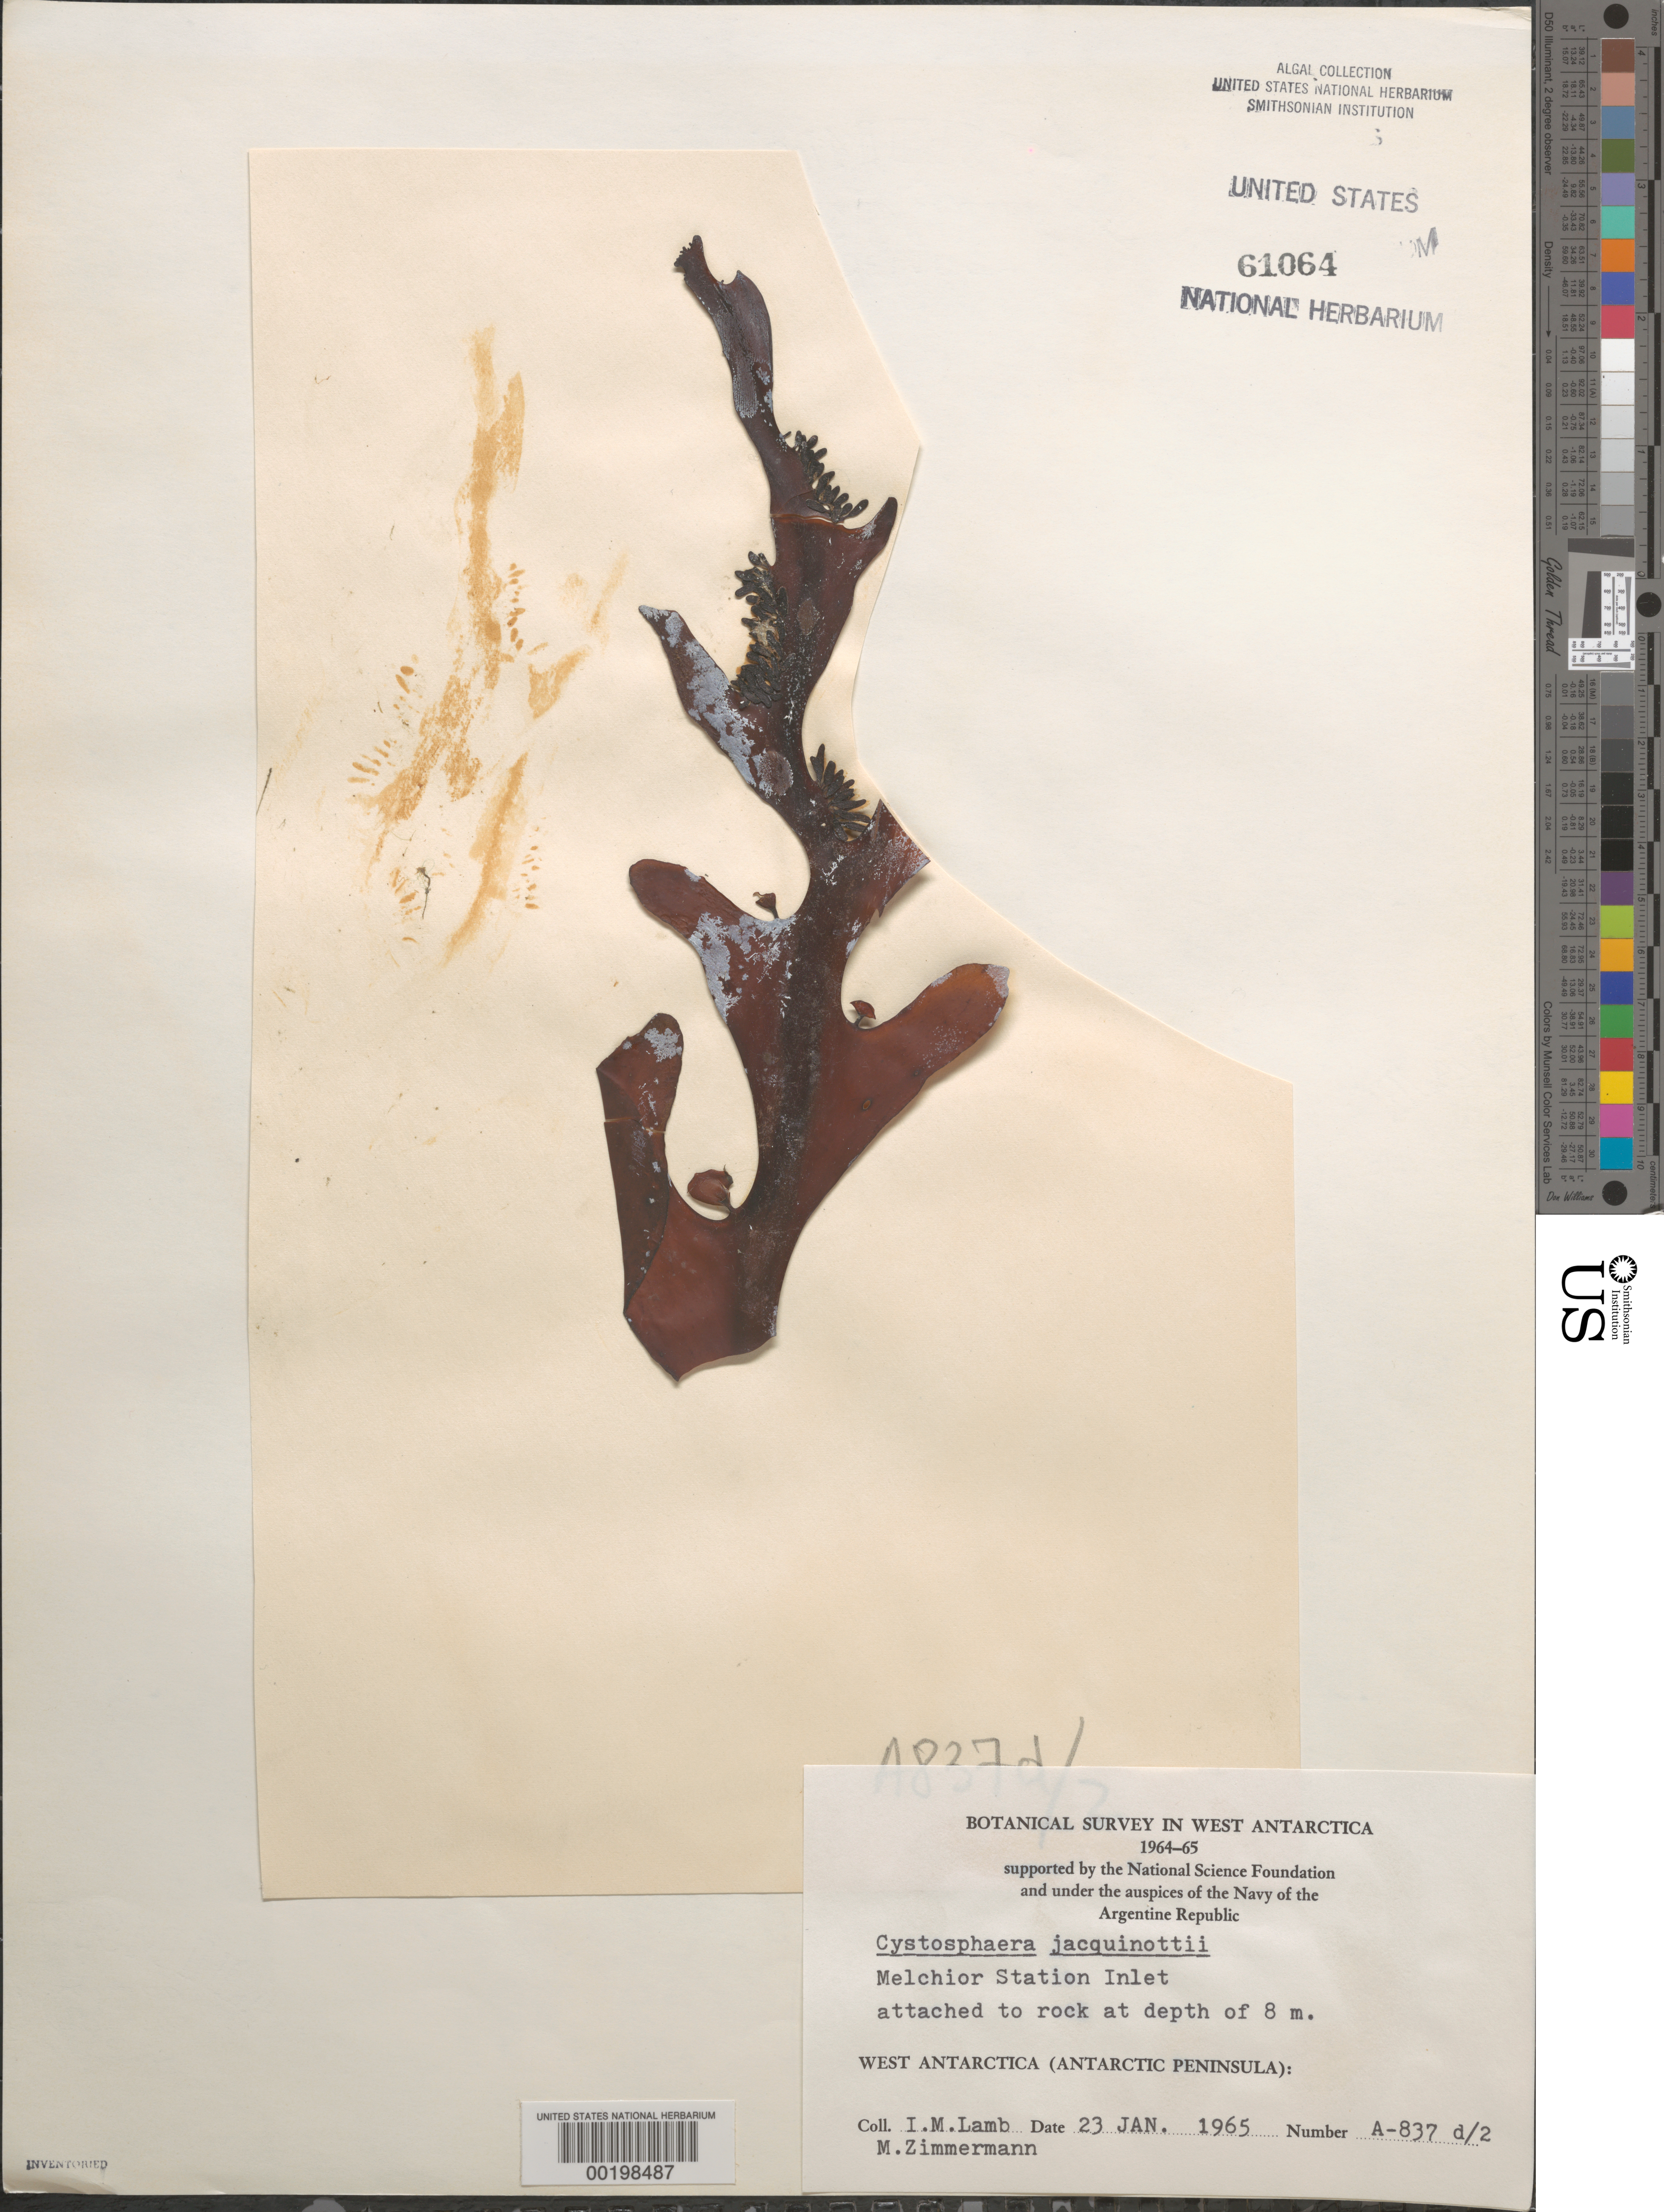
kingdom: Chromista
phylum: Ochrophyta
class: Phaeophyceae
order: Fucales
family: Seirococcaceae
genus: Cystosphaera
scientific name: Cystosphaera jacquinotii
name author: (Montagne) Skottsberg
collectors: I. M. Lamb & M. Zimmermann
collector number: A-837d-2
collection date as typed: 23 Jan 1965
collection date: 1965-01-23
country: Antarctica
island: Gamma Island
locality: Melchior Station Inlet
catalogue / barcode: US 61064